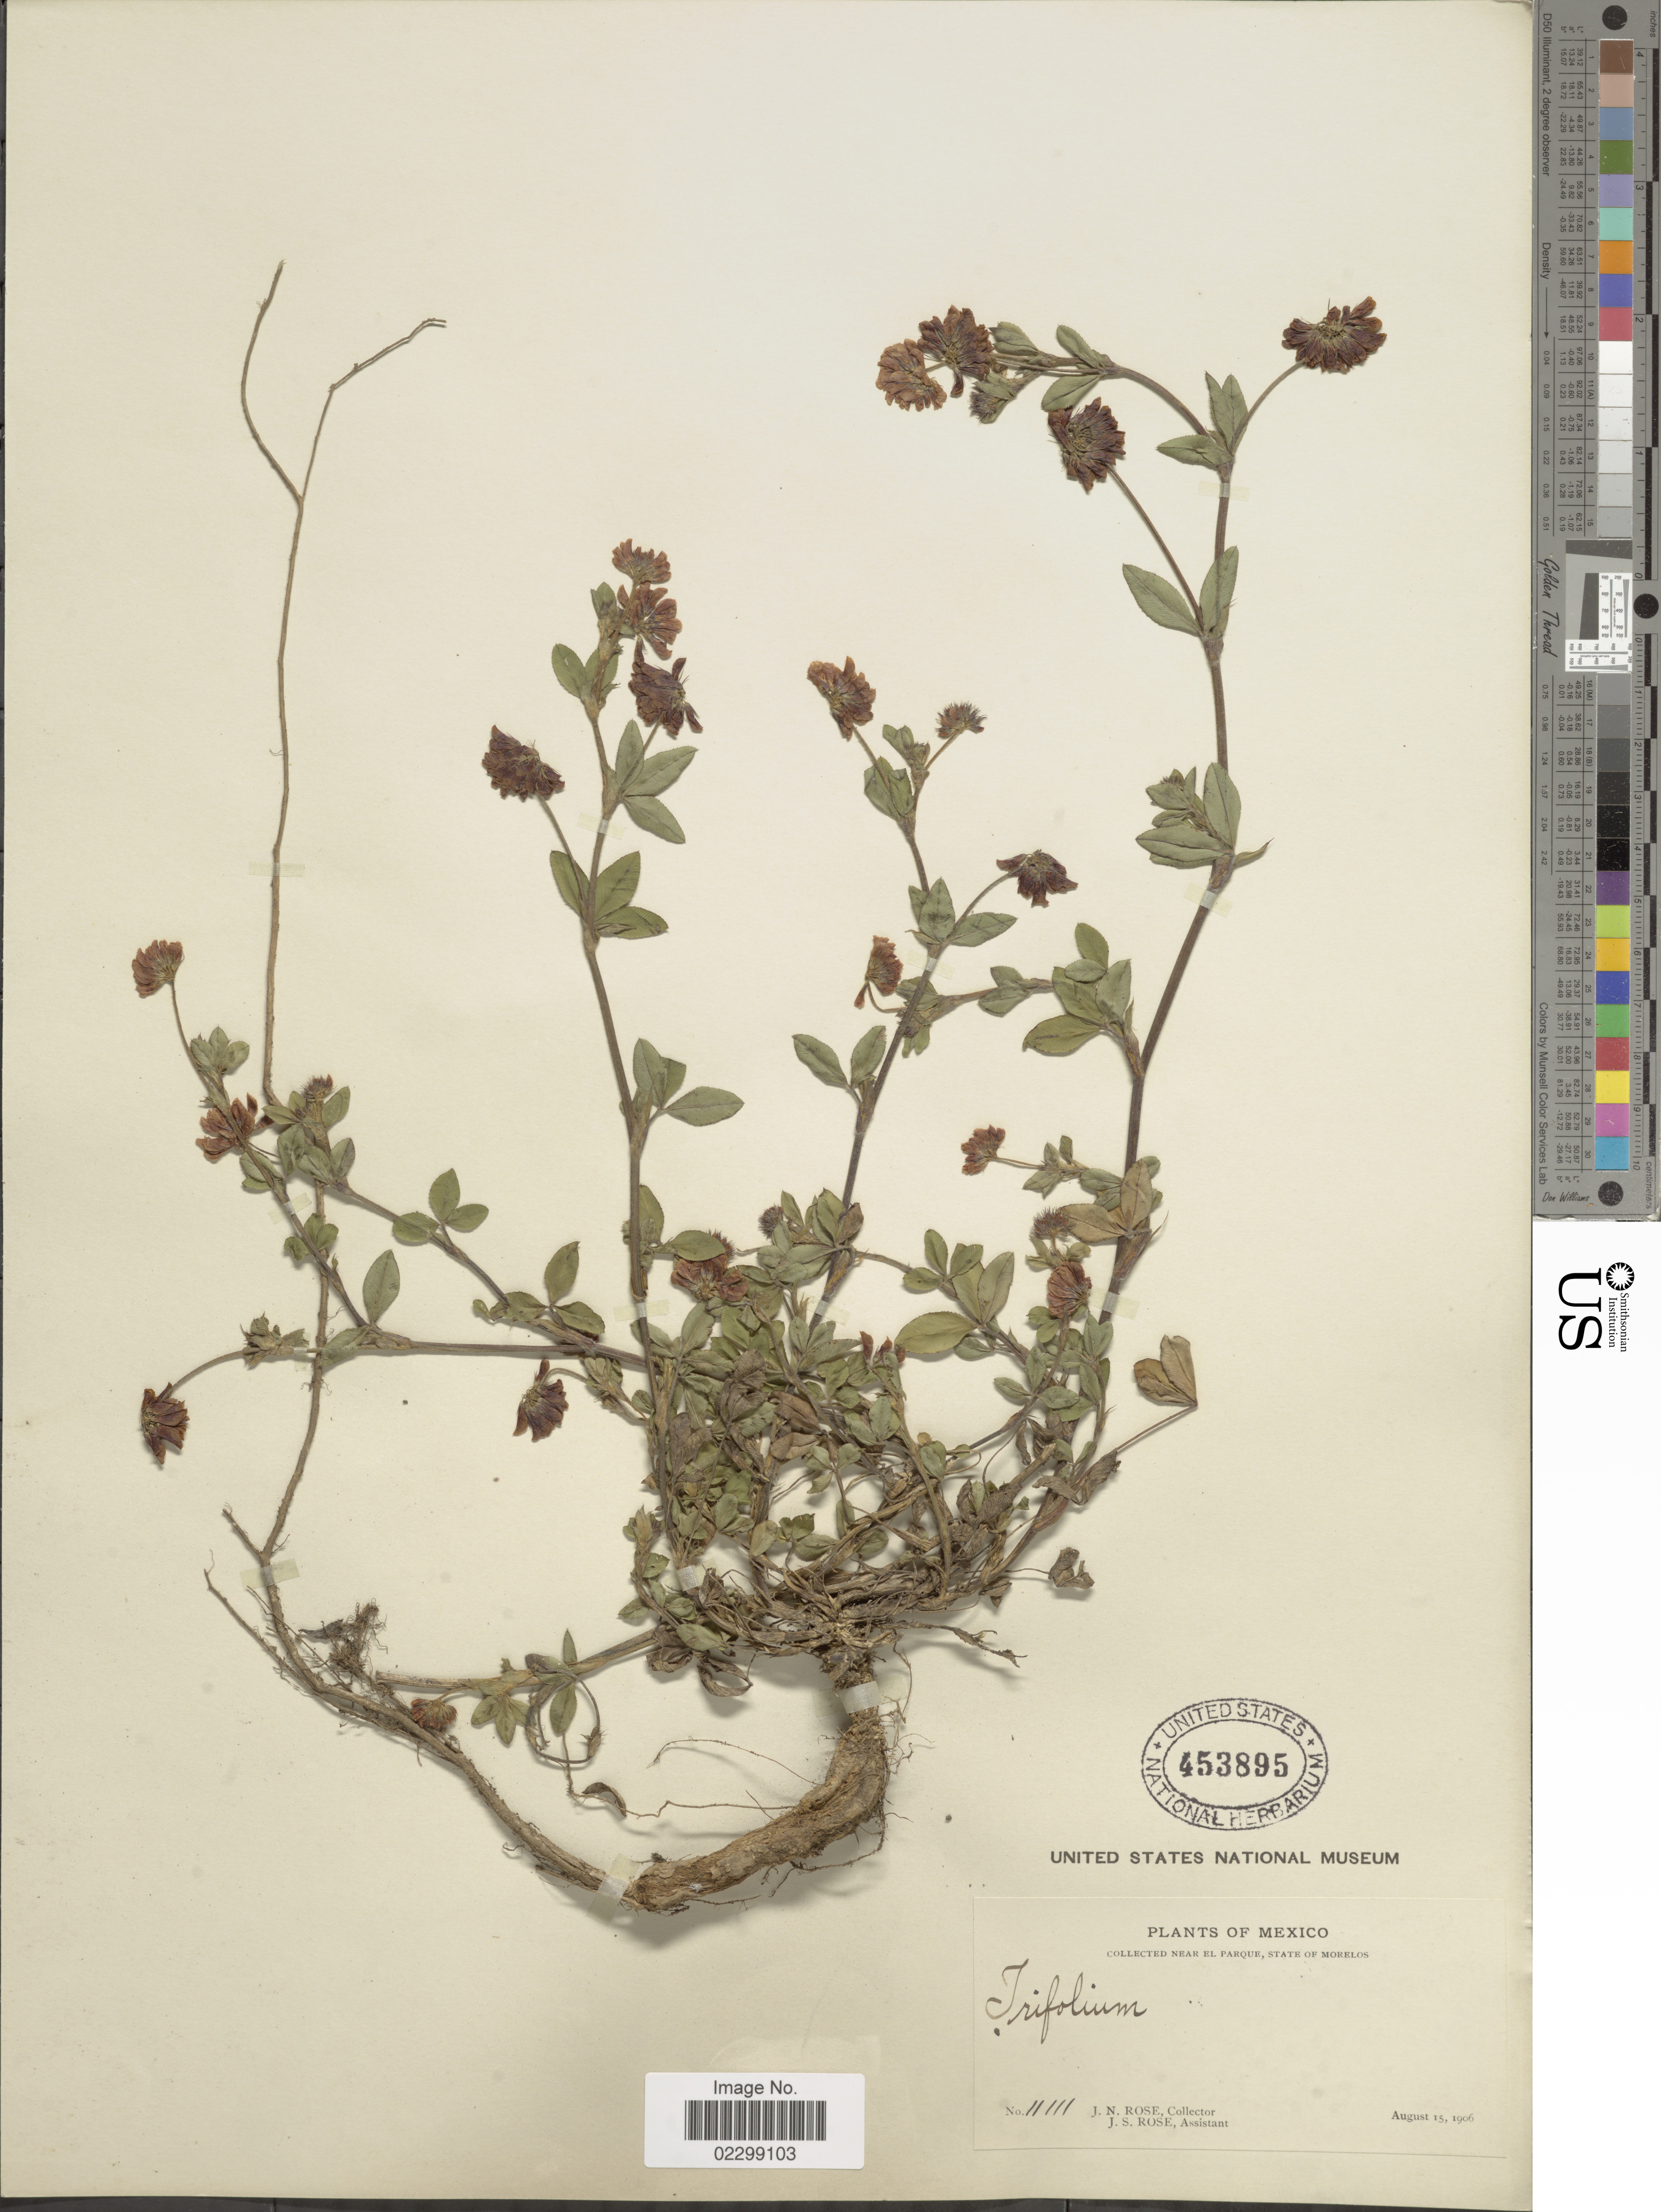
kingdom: Plantae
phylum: Tracheophyta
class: Magnoliopsida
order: Fabales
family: Fabaceae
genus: Trifolium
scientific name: Trifolium sp.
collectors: J. N. Rose & J. S. Rose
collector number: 11111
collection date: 1906-08-15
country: Mexico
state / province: Morelos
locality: Near El Parque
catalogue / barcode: US 453895